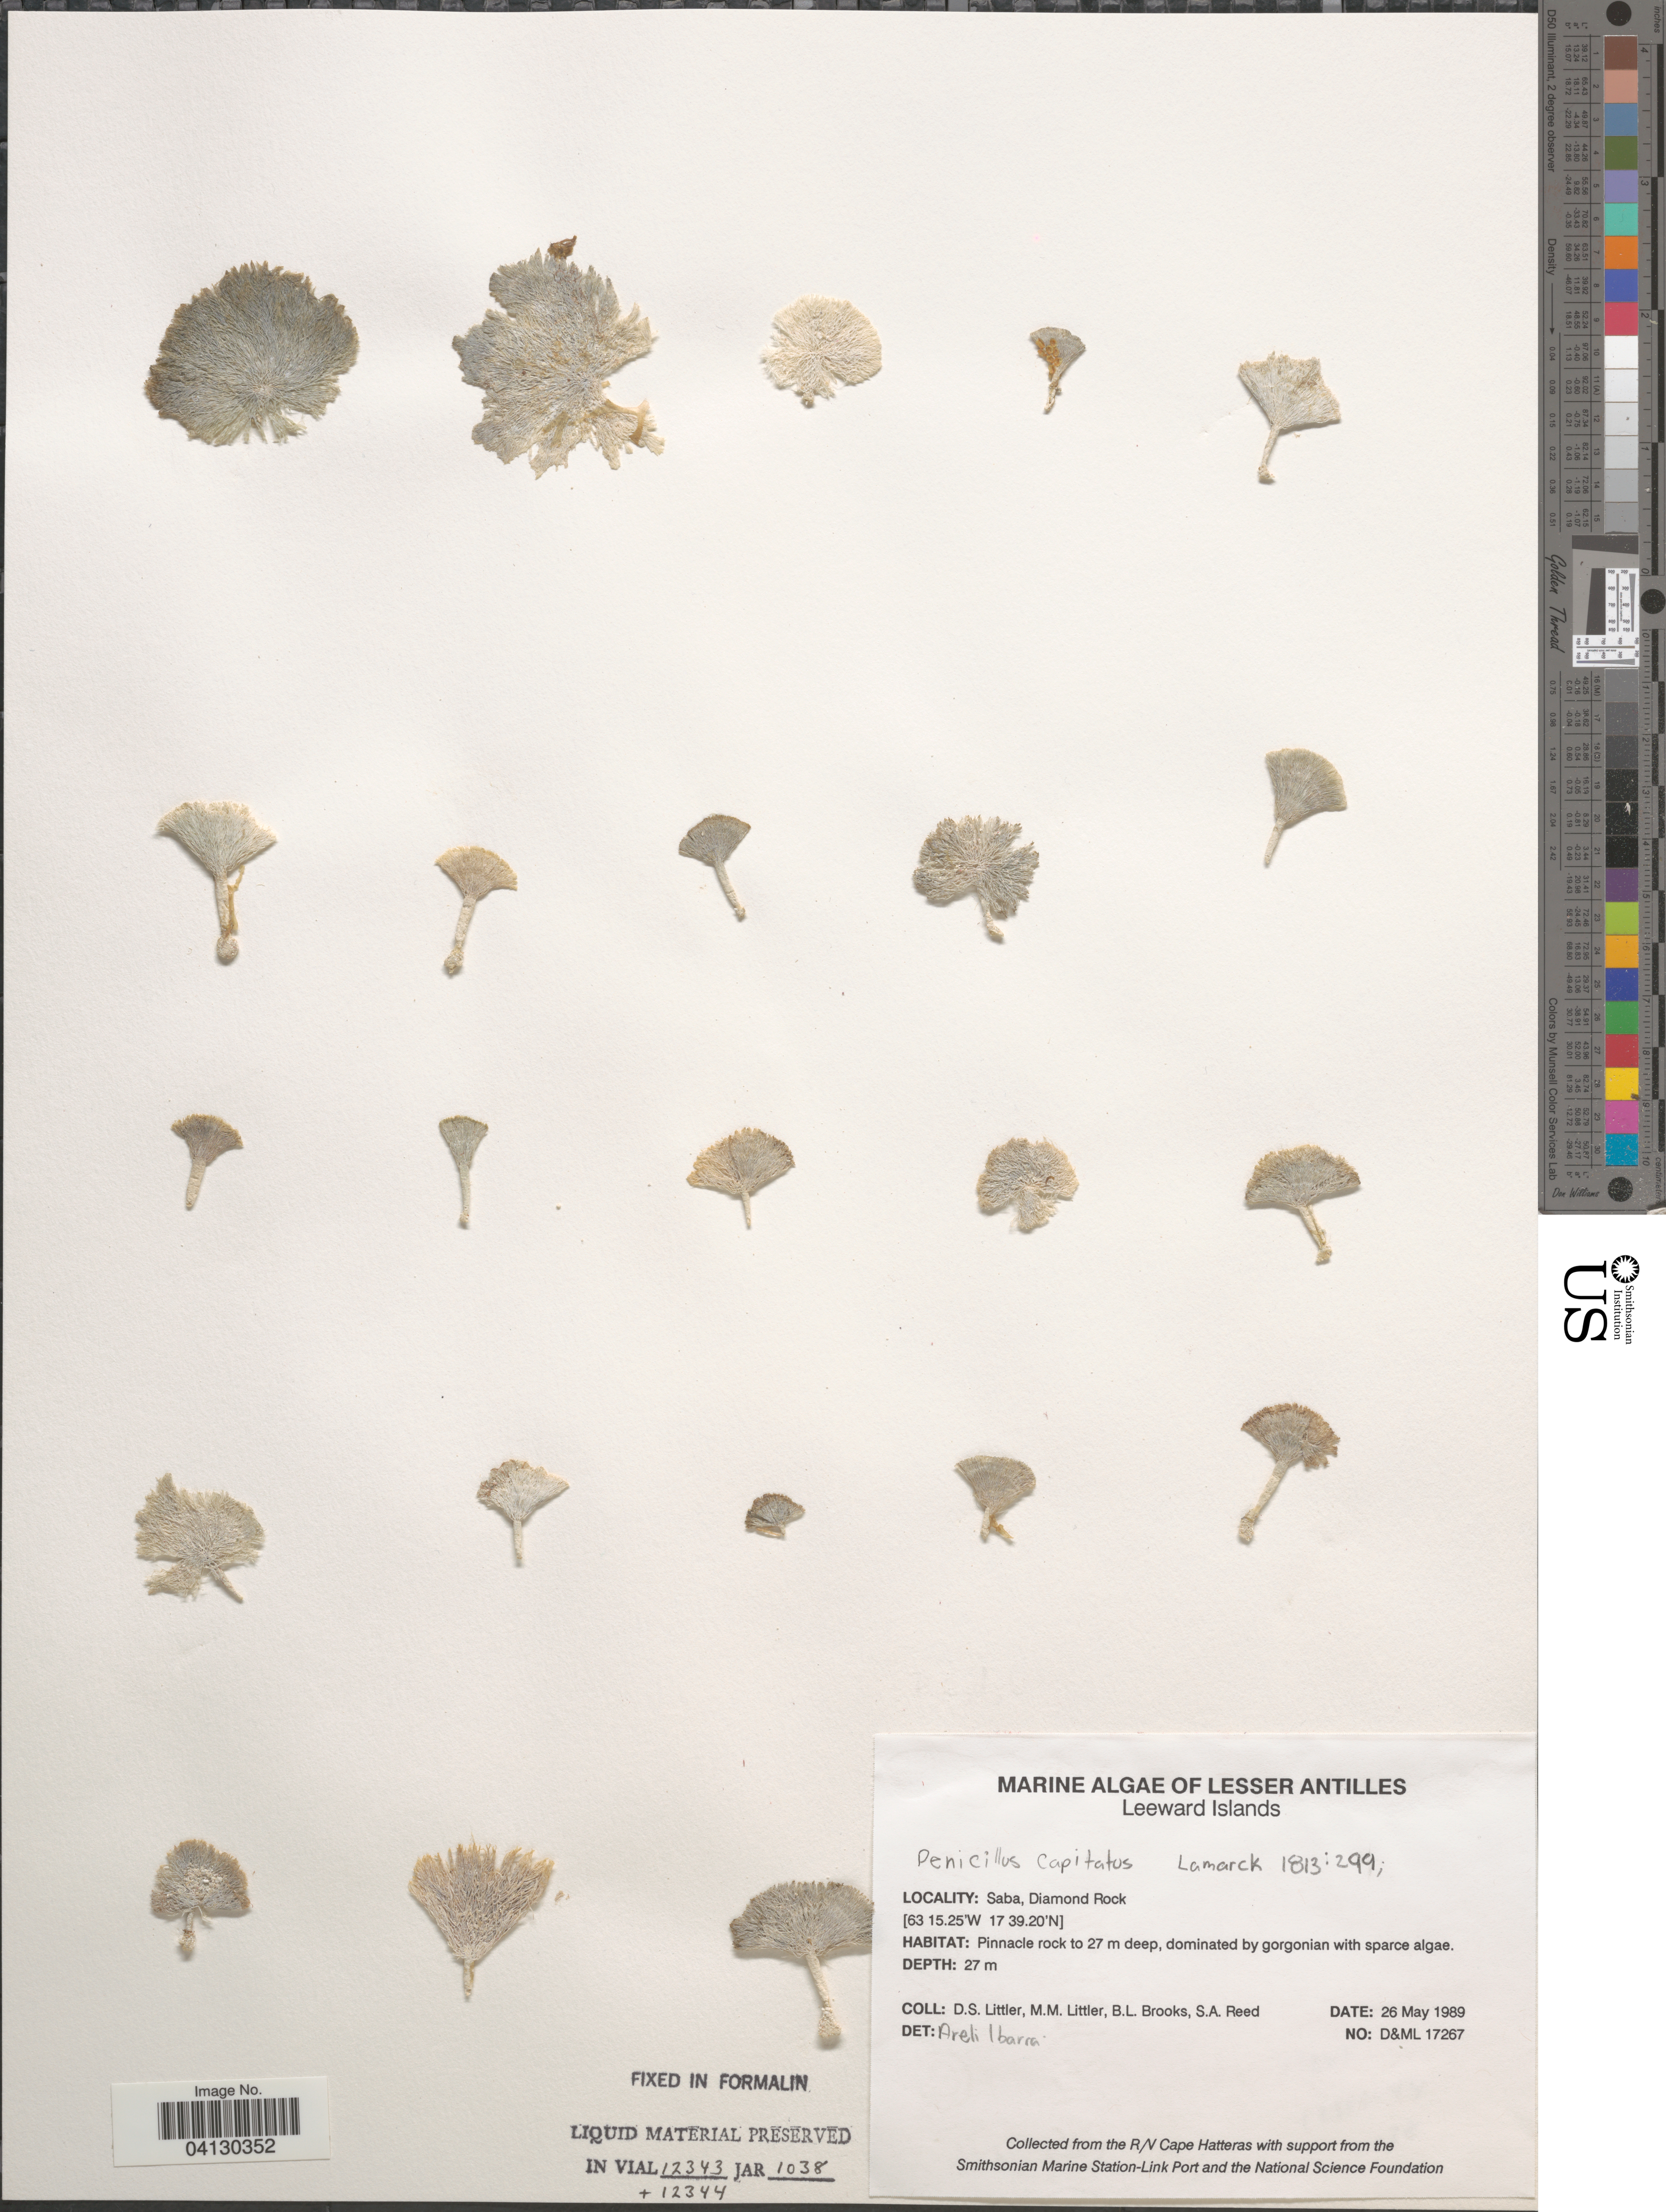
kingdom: Plantae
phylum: Chlorophyta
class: Ulvophyceae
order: Bryopsidales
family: Udoteaceae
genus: Penicillus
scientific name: Penicillus capitatus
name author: Lam.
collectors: D. S. Littler, B. Brooks & S. Reed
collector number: D&ML17267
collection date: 1989-05-26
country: Netherlands Antilles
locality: Lesser Antilles. Leeward Islands. Saba, Diamond Rock.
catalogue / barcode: US 328977